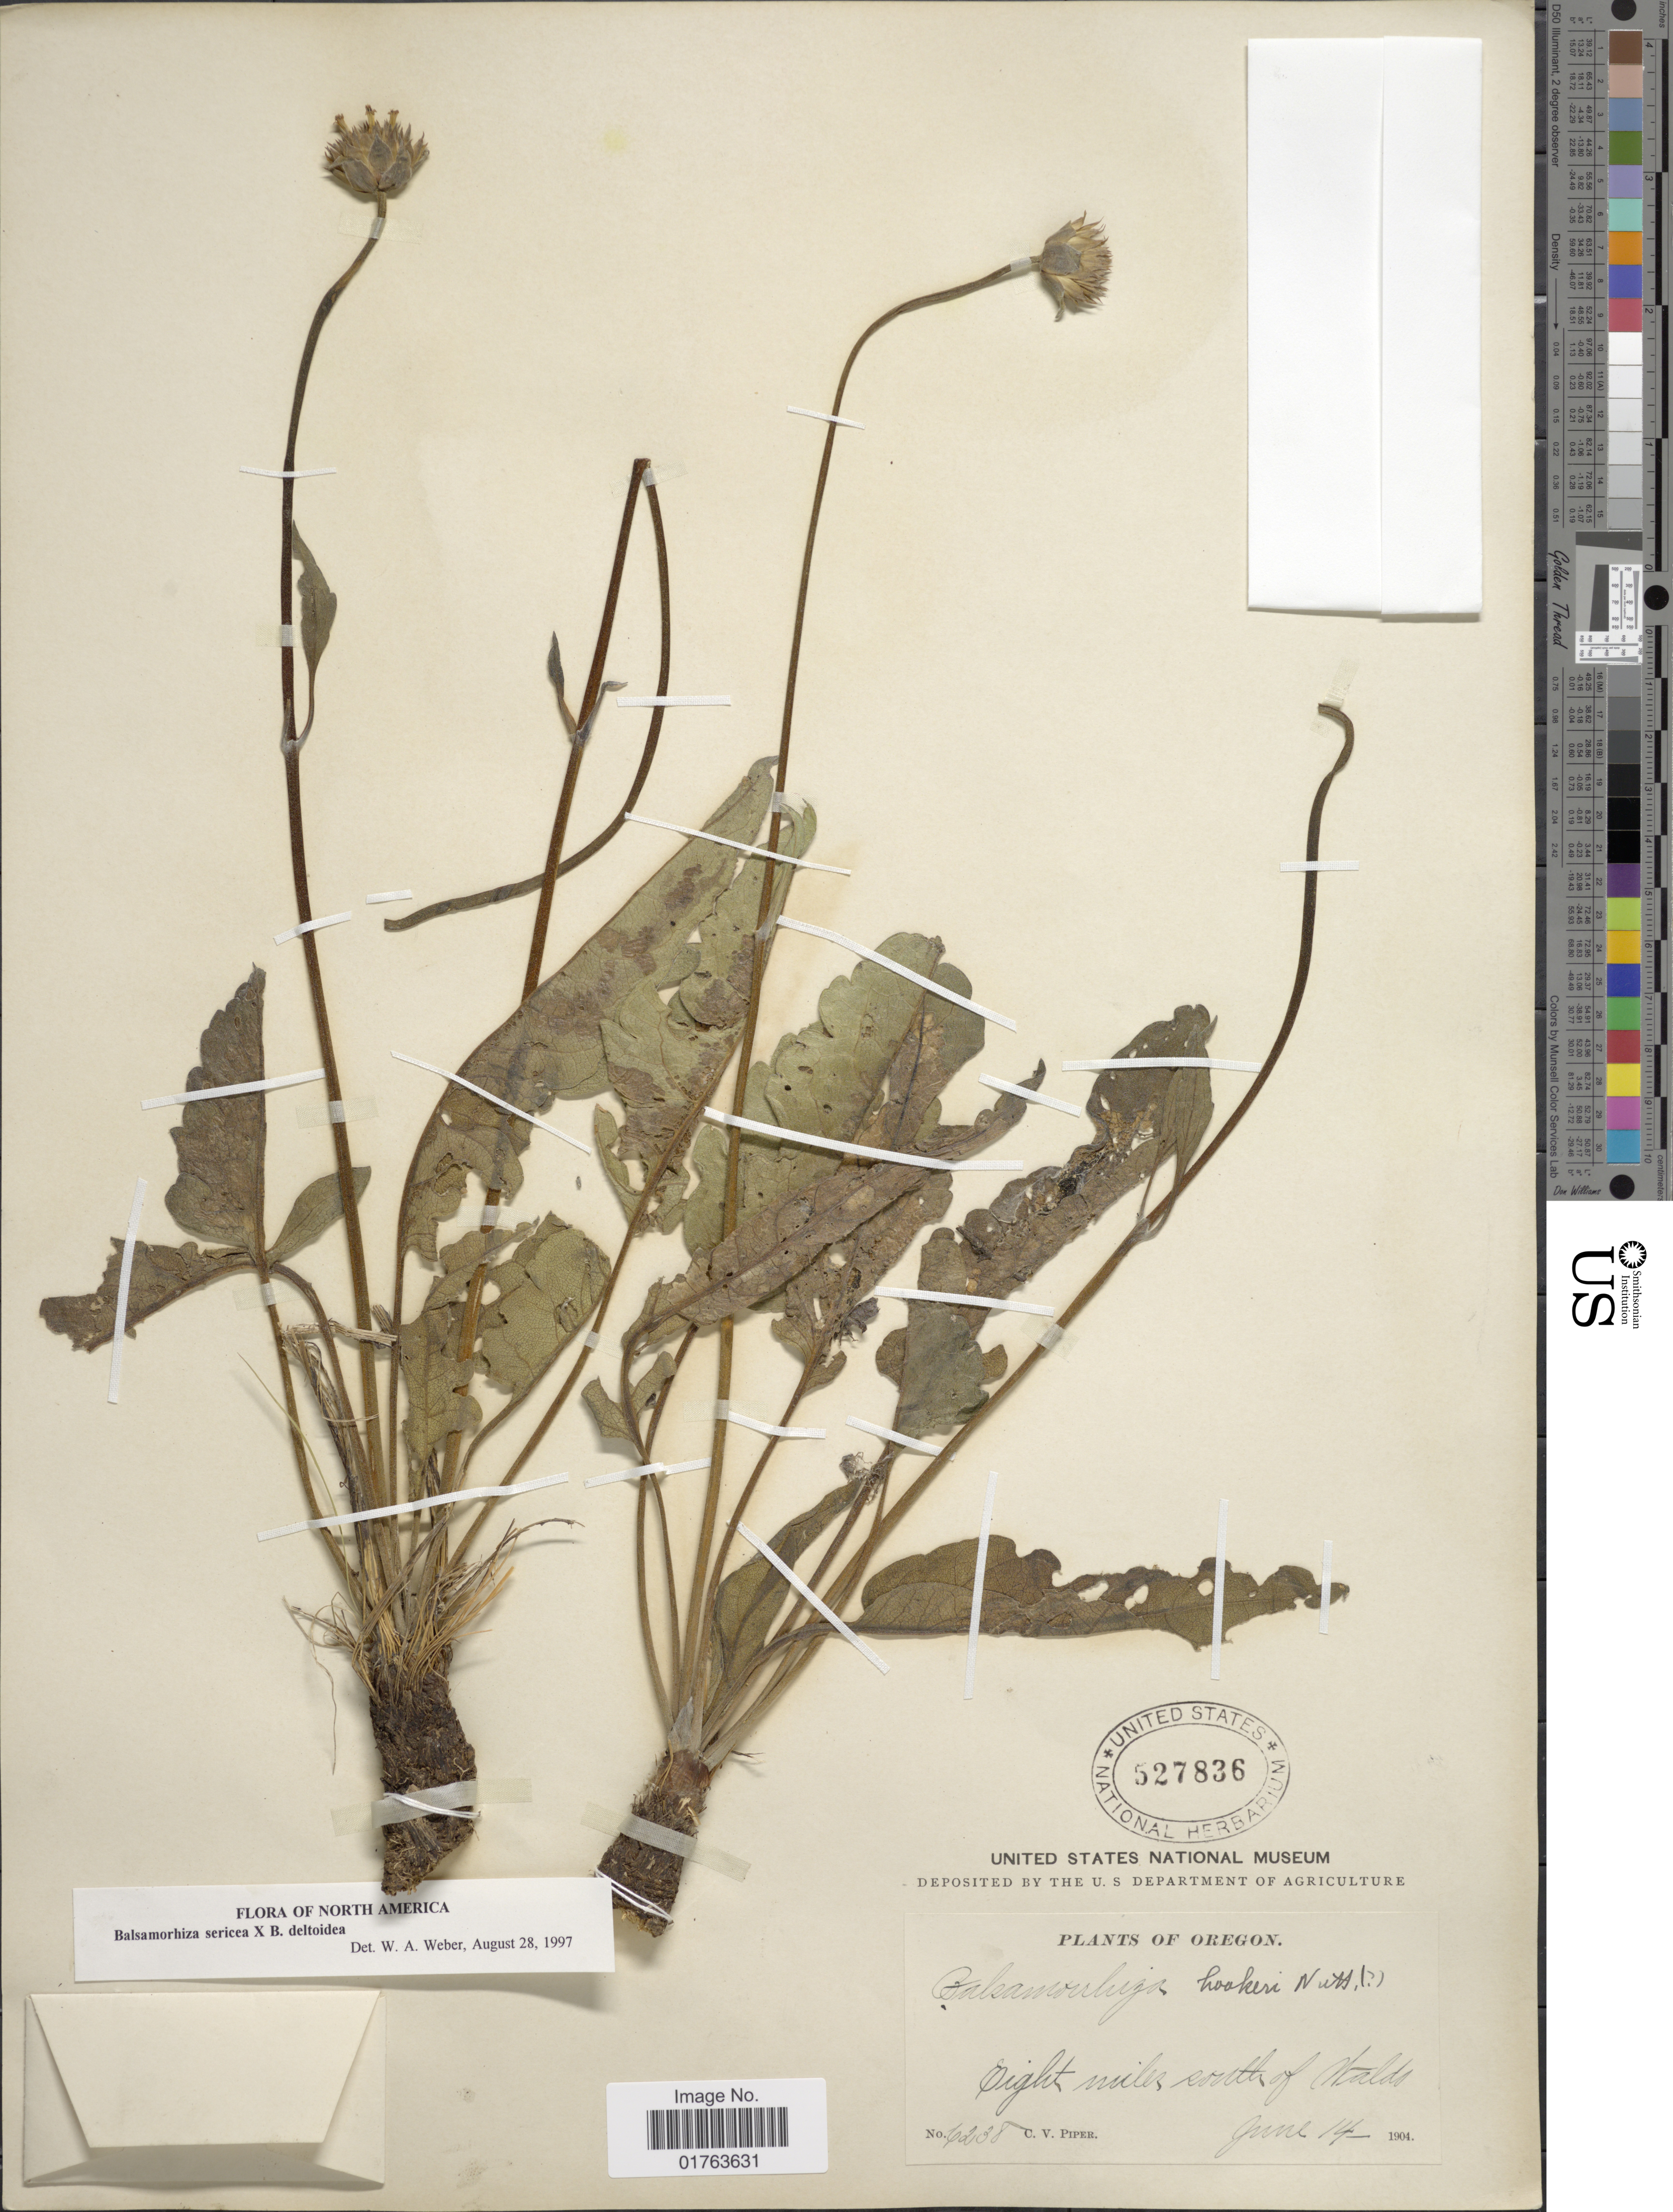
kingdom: Plantae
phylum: Tracheophyta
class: Magnoliopsida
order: Asterales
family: Asteraceae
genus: Balsamorhiza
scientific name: Balsamorhiza sericea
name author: W.A. Weber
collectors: C. V. Piper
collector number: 6238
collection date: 1904-06-14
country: United States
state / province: Oregon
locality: Eight miles south of Waldo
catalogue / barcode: US 527836